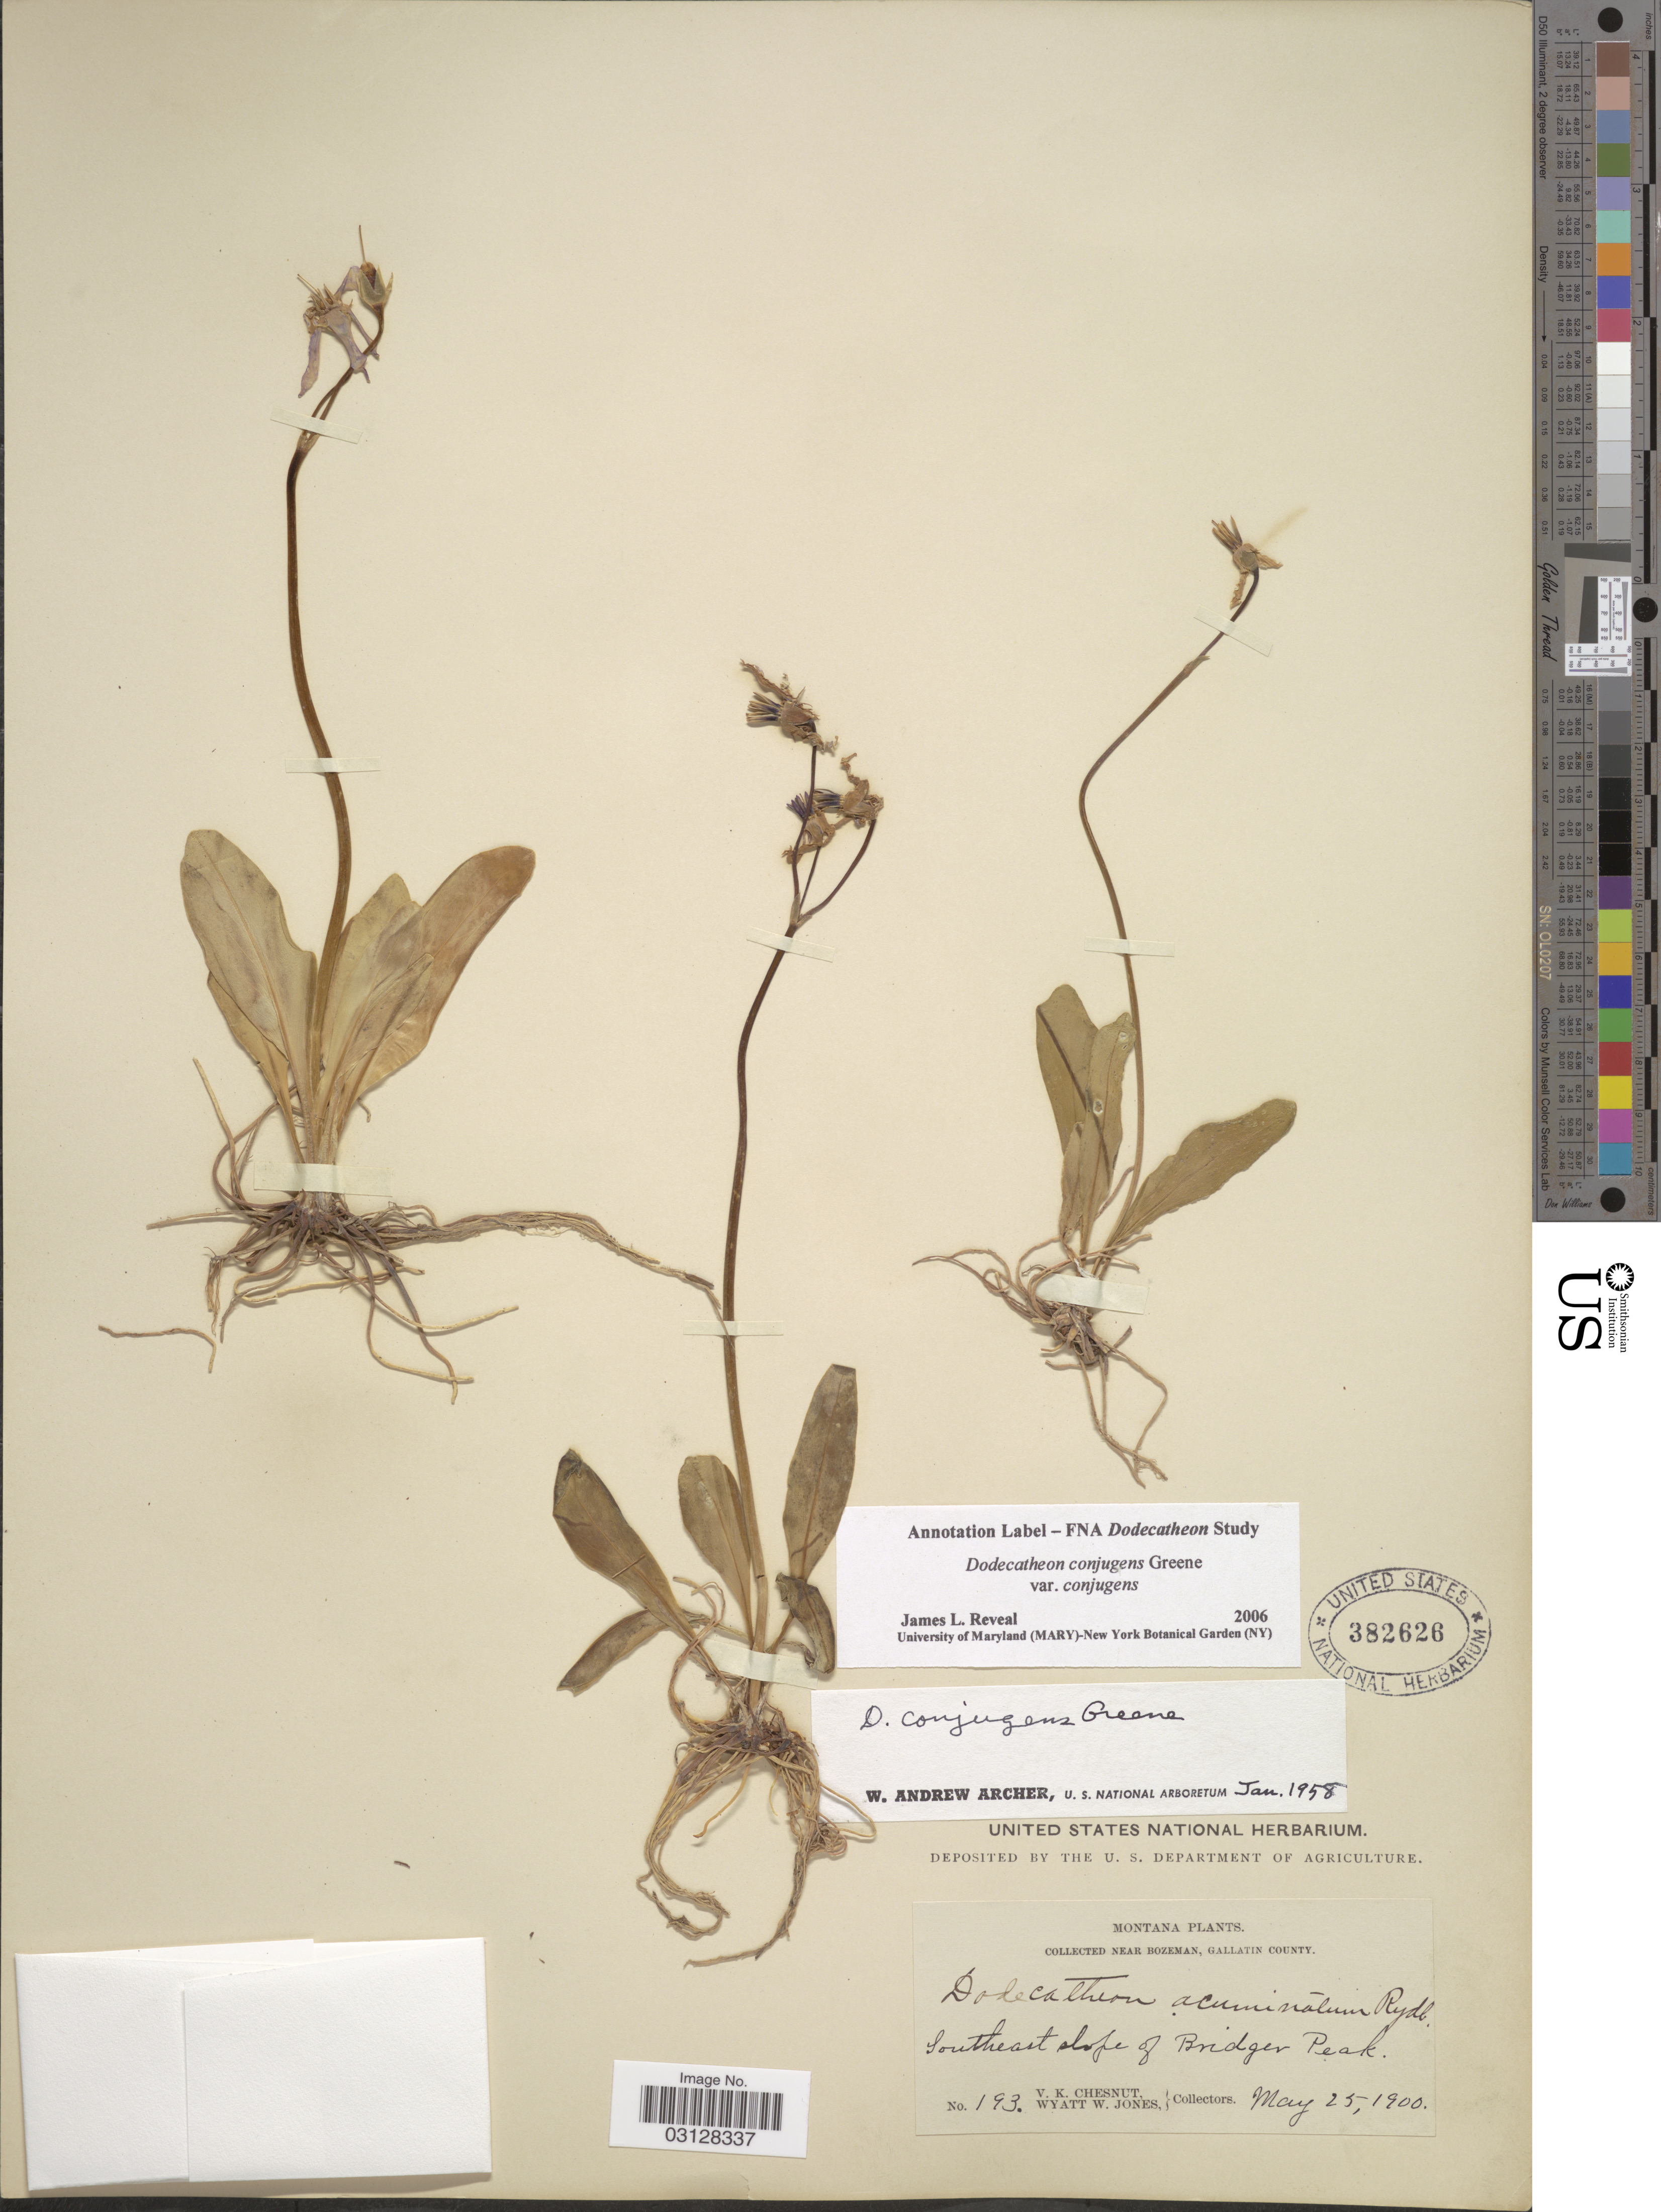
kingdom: Plantae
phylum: Tracheophyta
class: Magnoliopsida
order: Ericales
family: Primulaceae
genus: Dodecatheon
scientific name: Dodecatheon conjugens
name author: Greene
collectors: V. Chesnut & W. W. Jones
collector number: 193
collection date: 1900-05-25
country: United States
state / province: Montana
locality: Near Bozeman, Gallatin County. Southeast slope of Bridger Peak.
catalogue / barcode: US 382626